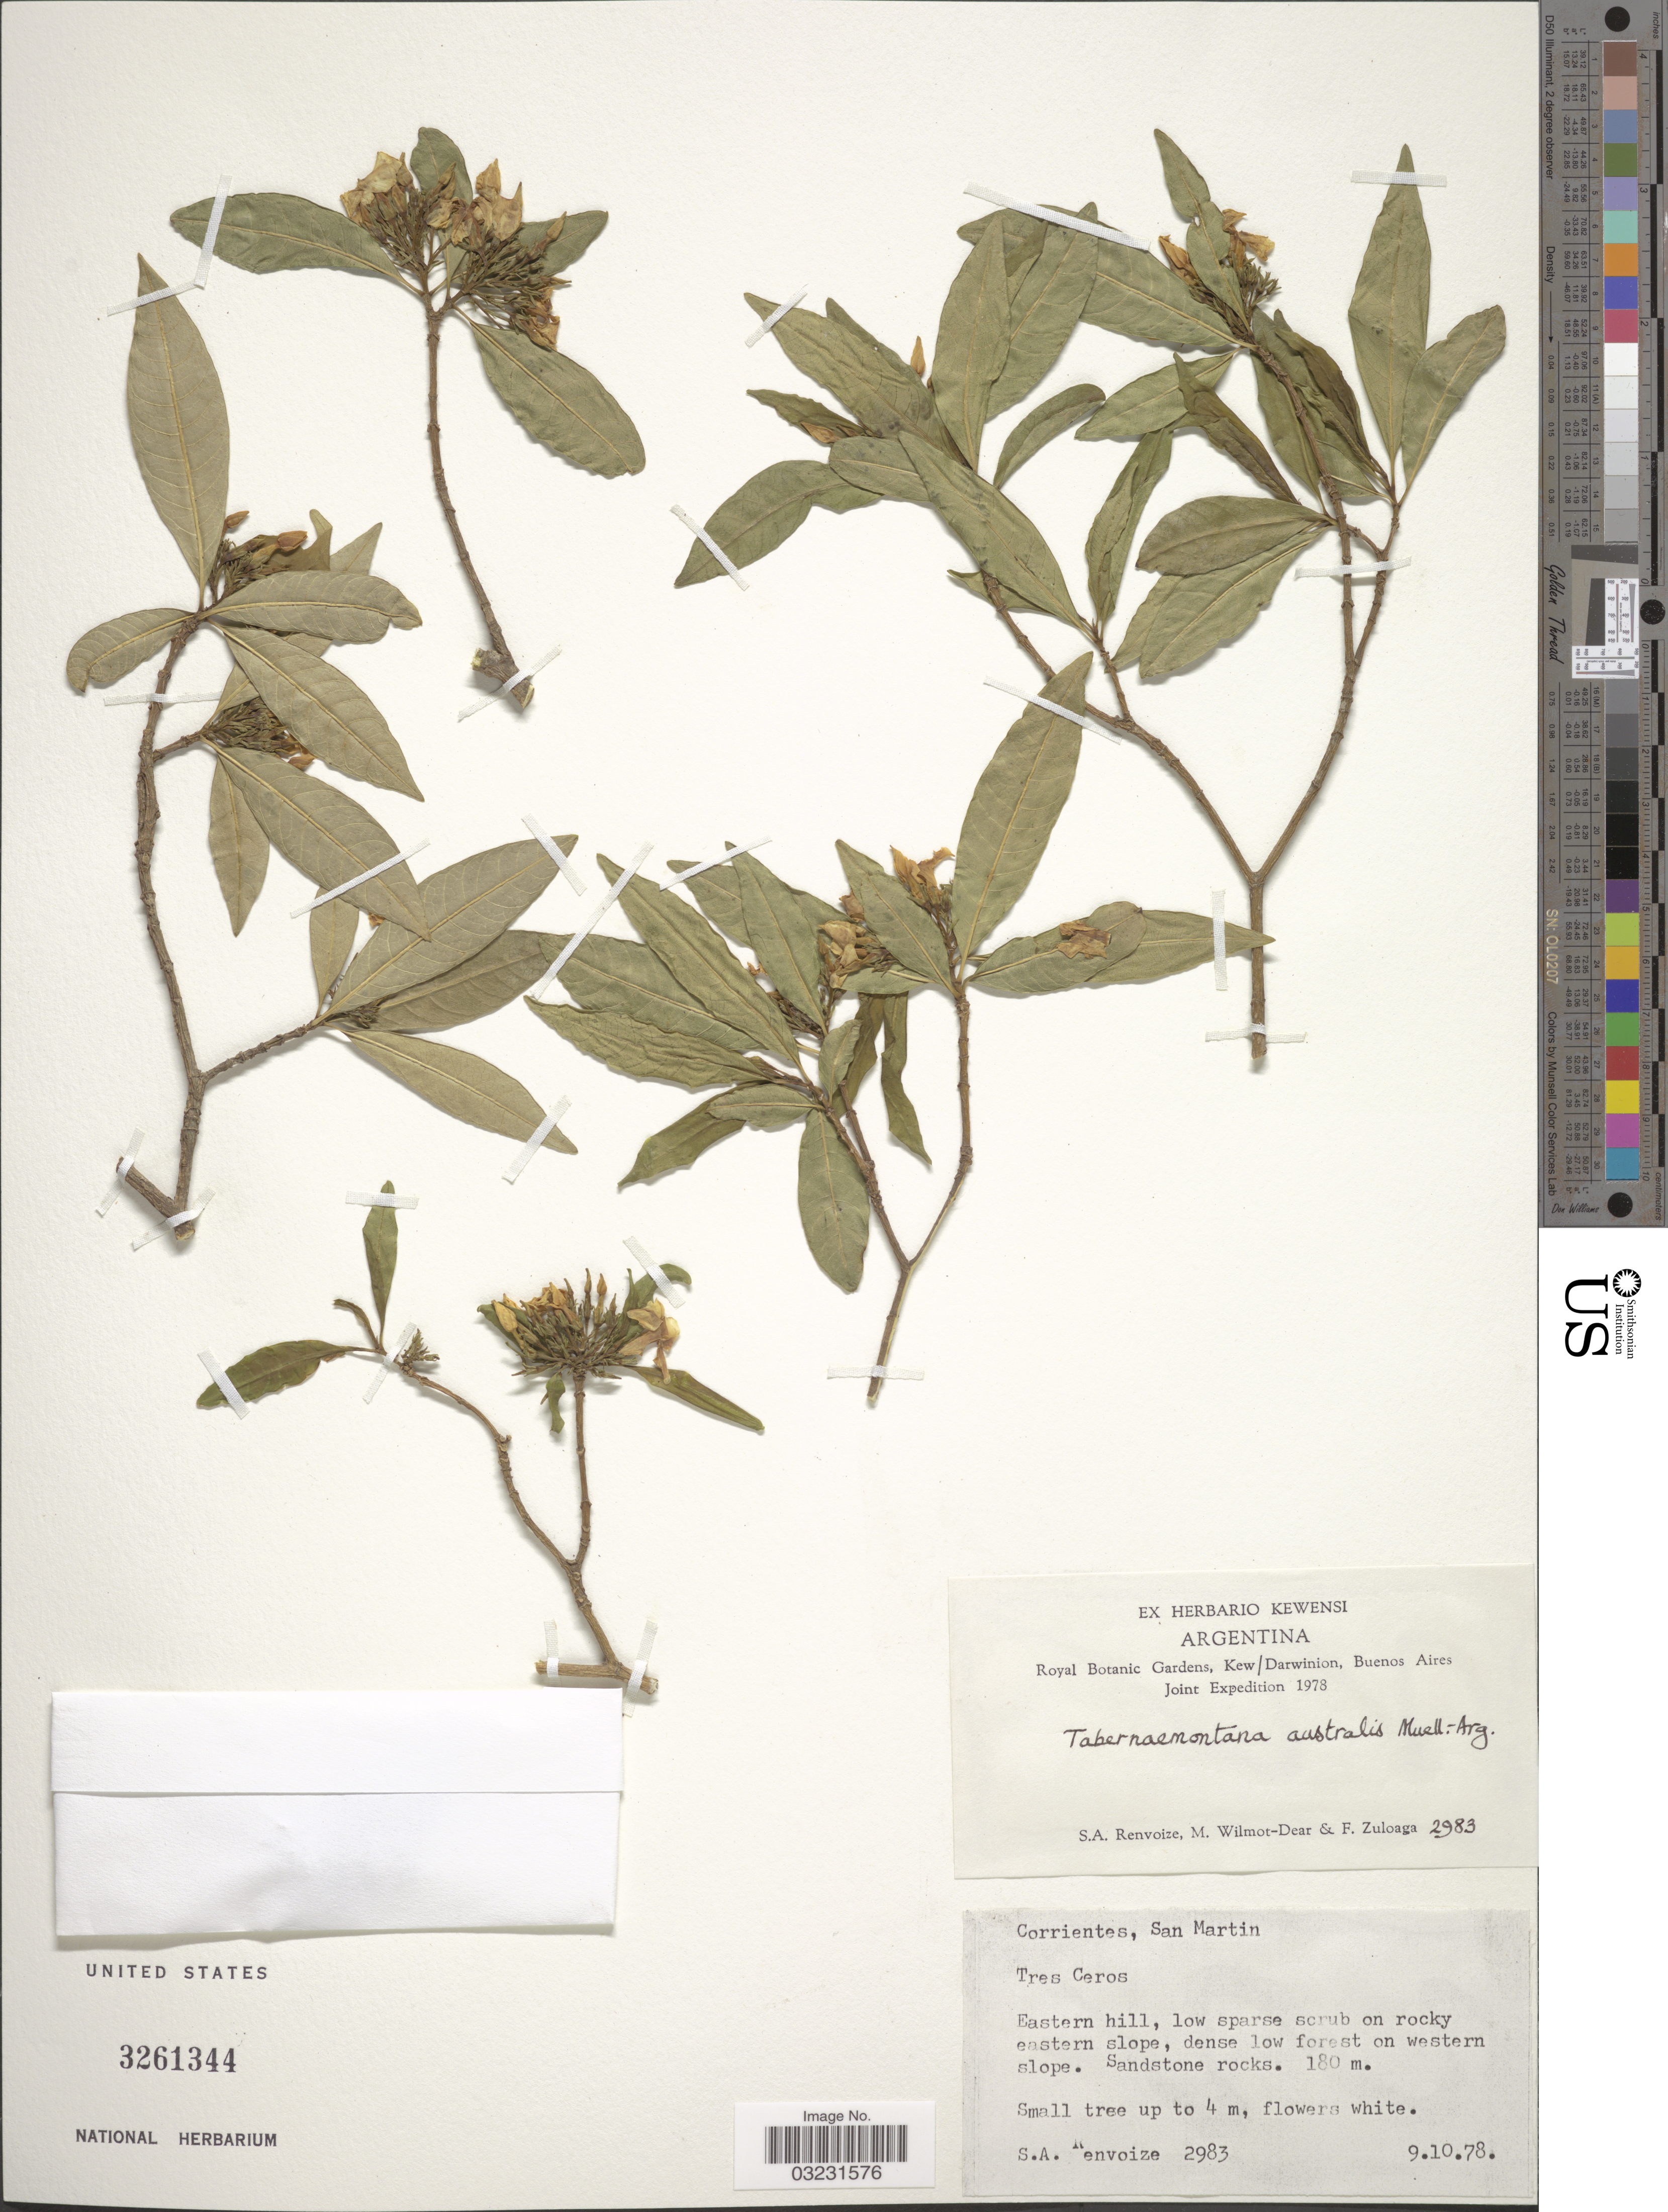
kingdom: Plantae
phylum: Tracheophyta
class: Magnoliopsida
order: Gentianales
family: Apocynaceae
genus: Tabernaemontana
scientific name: Tabernaemontana catharinensis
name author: A. DC.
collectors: S. A. Renvoize, M. Wilmot-Dear & F. Zuloaga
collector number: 2983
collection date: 1978-10-09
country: Argentina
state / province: Corrientes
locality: San Martin. Eastern hill.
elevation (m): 180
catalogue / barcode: US 3261344